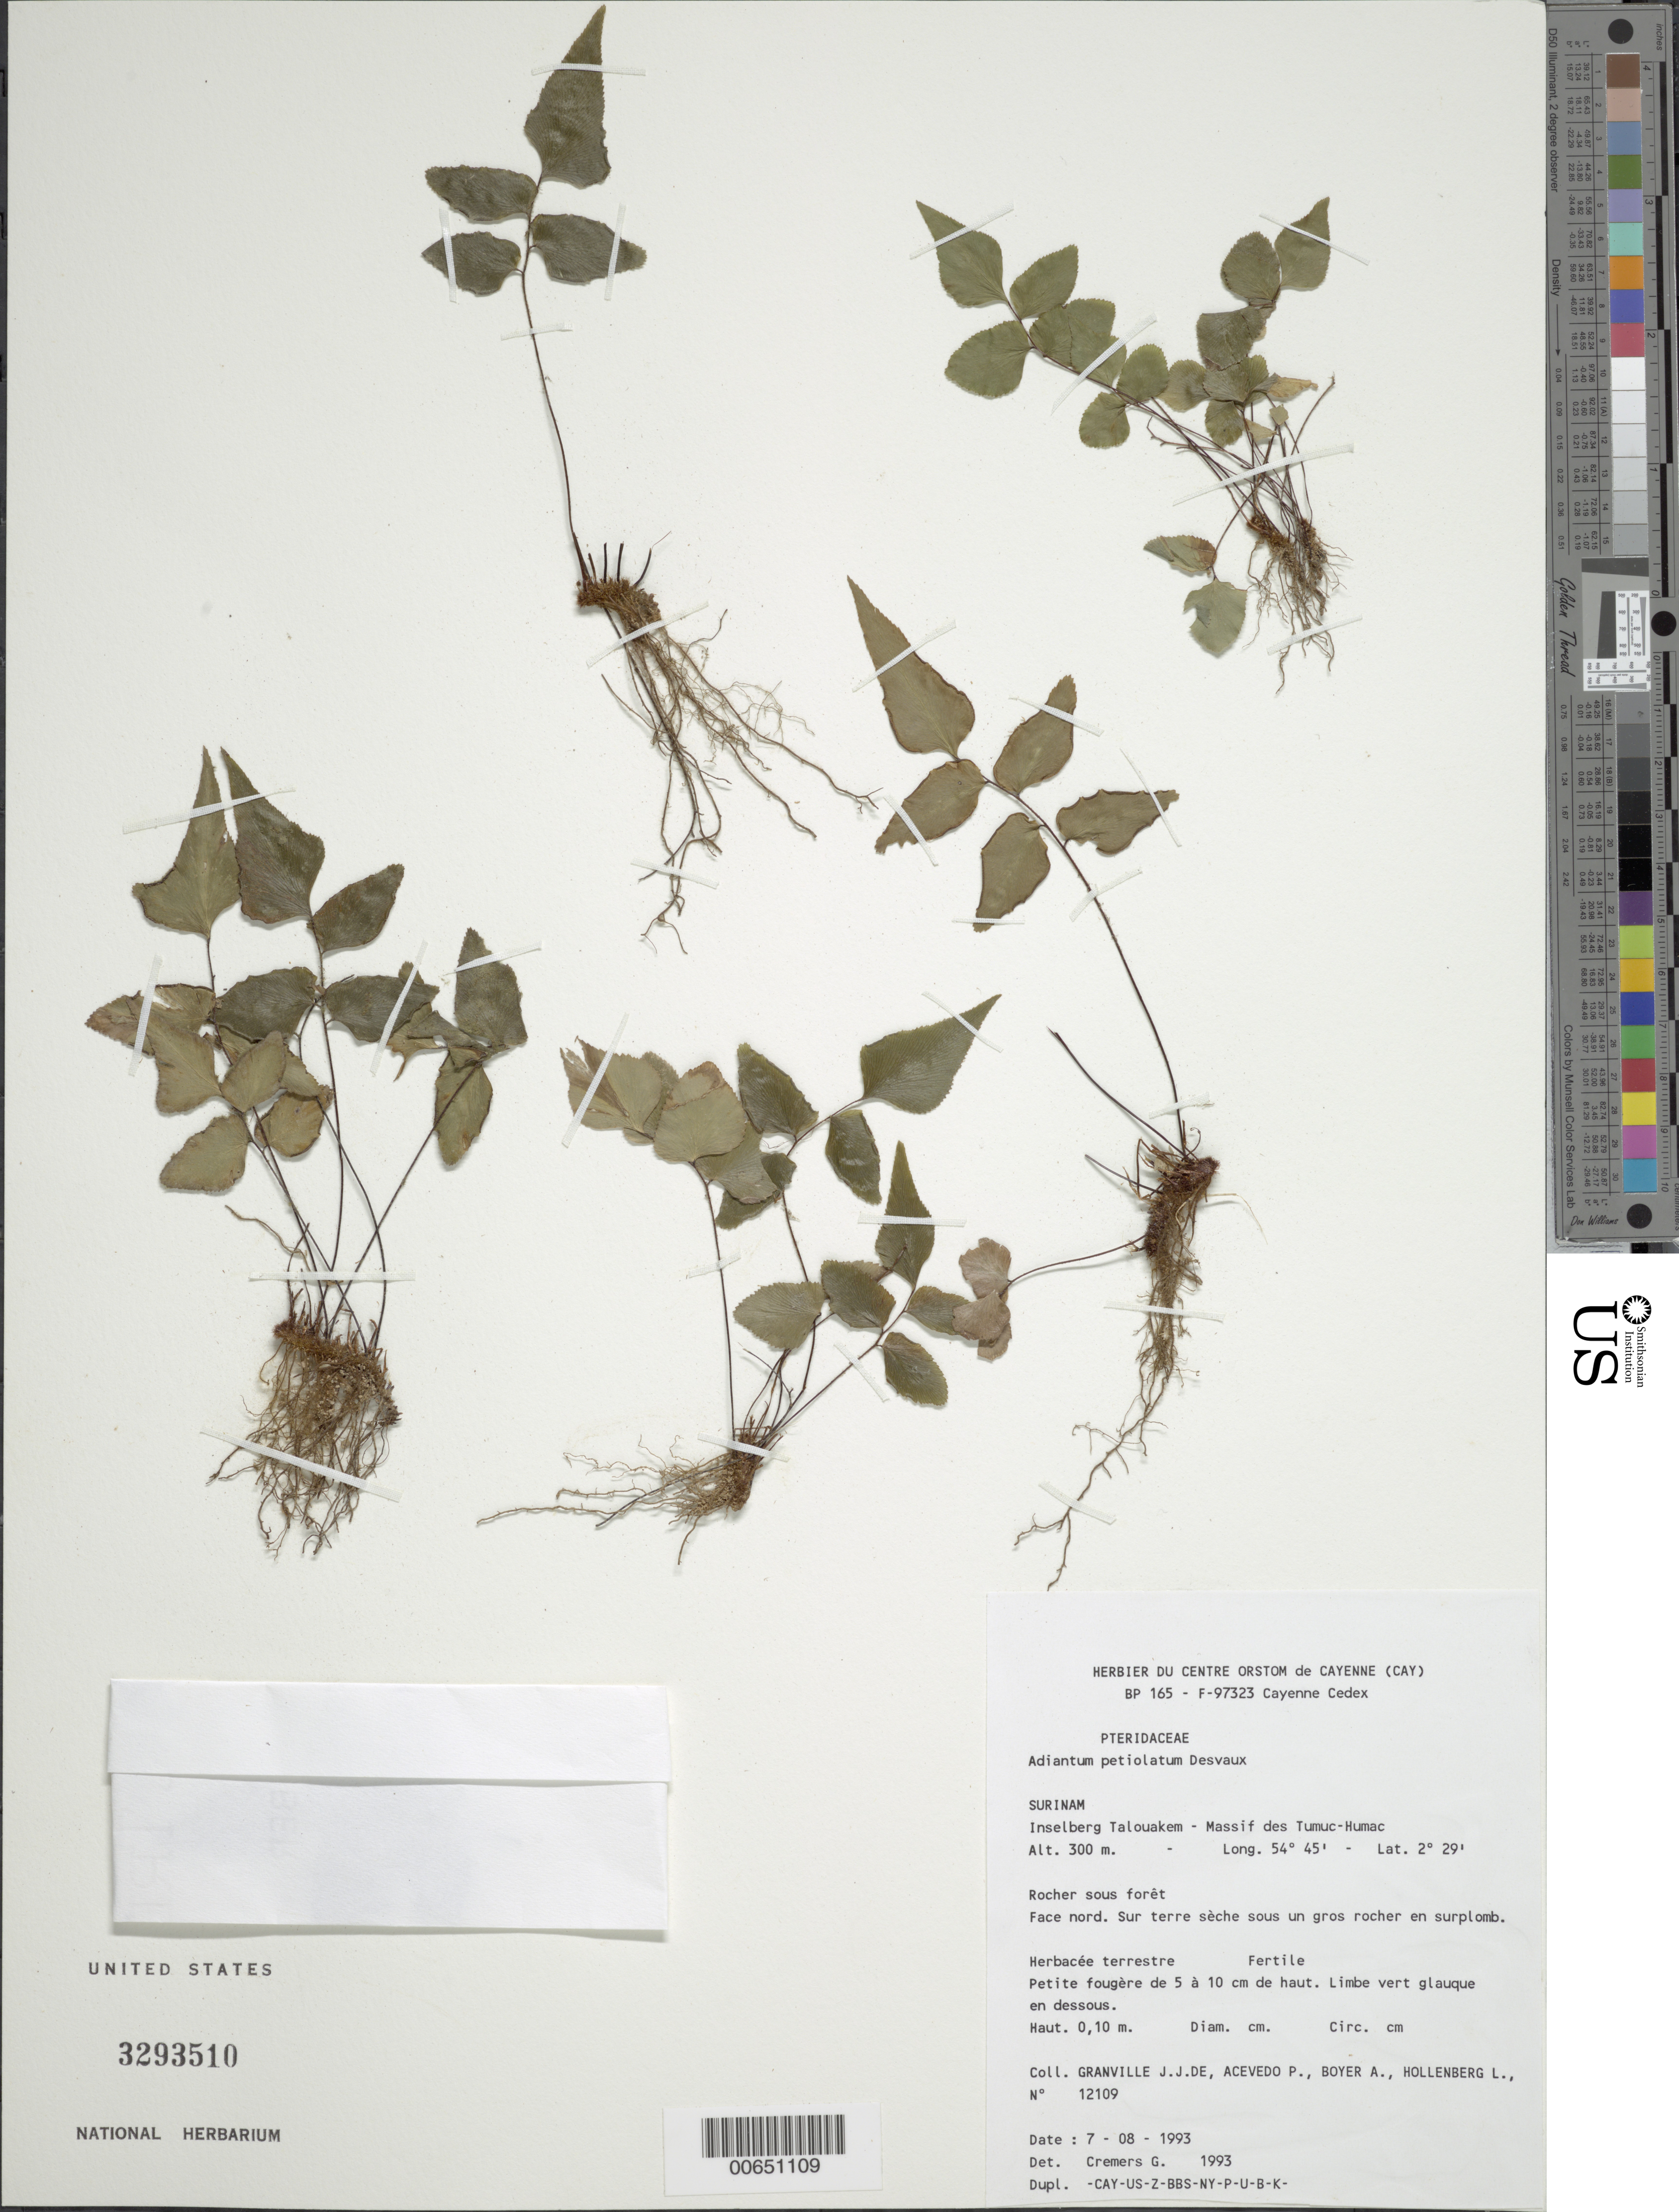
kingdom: Plantae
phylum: Tracheophyta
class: Polypodiopsida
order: Polypodiales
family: Pteridaceae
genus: Adiantum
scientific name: Adiantum petiolatum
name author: Desv.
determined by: Cremers, Georges A.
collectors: J.-J. de Granville, P. Acevedo-Rodr., A. Boyer & L. Hollenberg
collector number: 12109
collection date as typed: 7-Aug-93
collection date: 1993-08-07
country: Suriname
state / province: Sipaliwini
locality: Inselberg Talouakem, Massif des Tumuc-Humac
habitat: Rocher sous forét, face nord. Sur terre sèche sous un gros rocher en surplomb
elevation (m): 300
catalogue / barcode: US 3293510